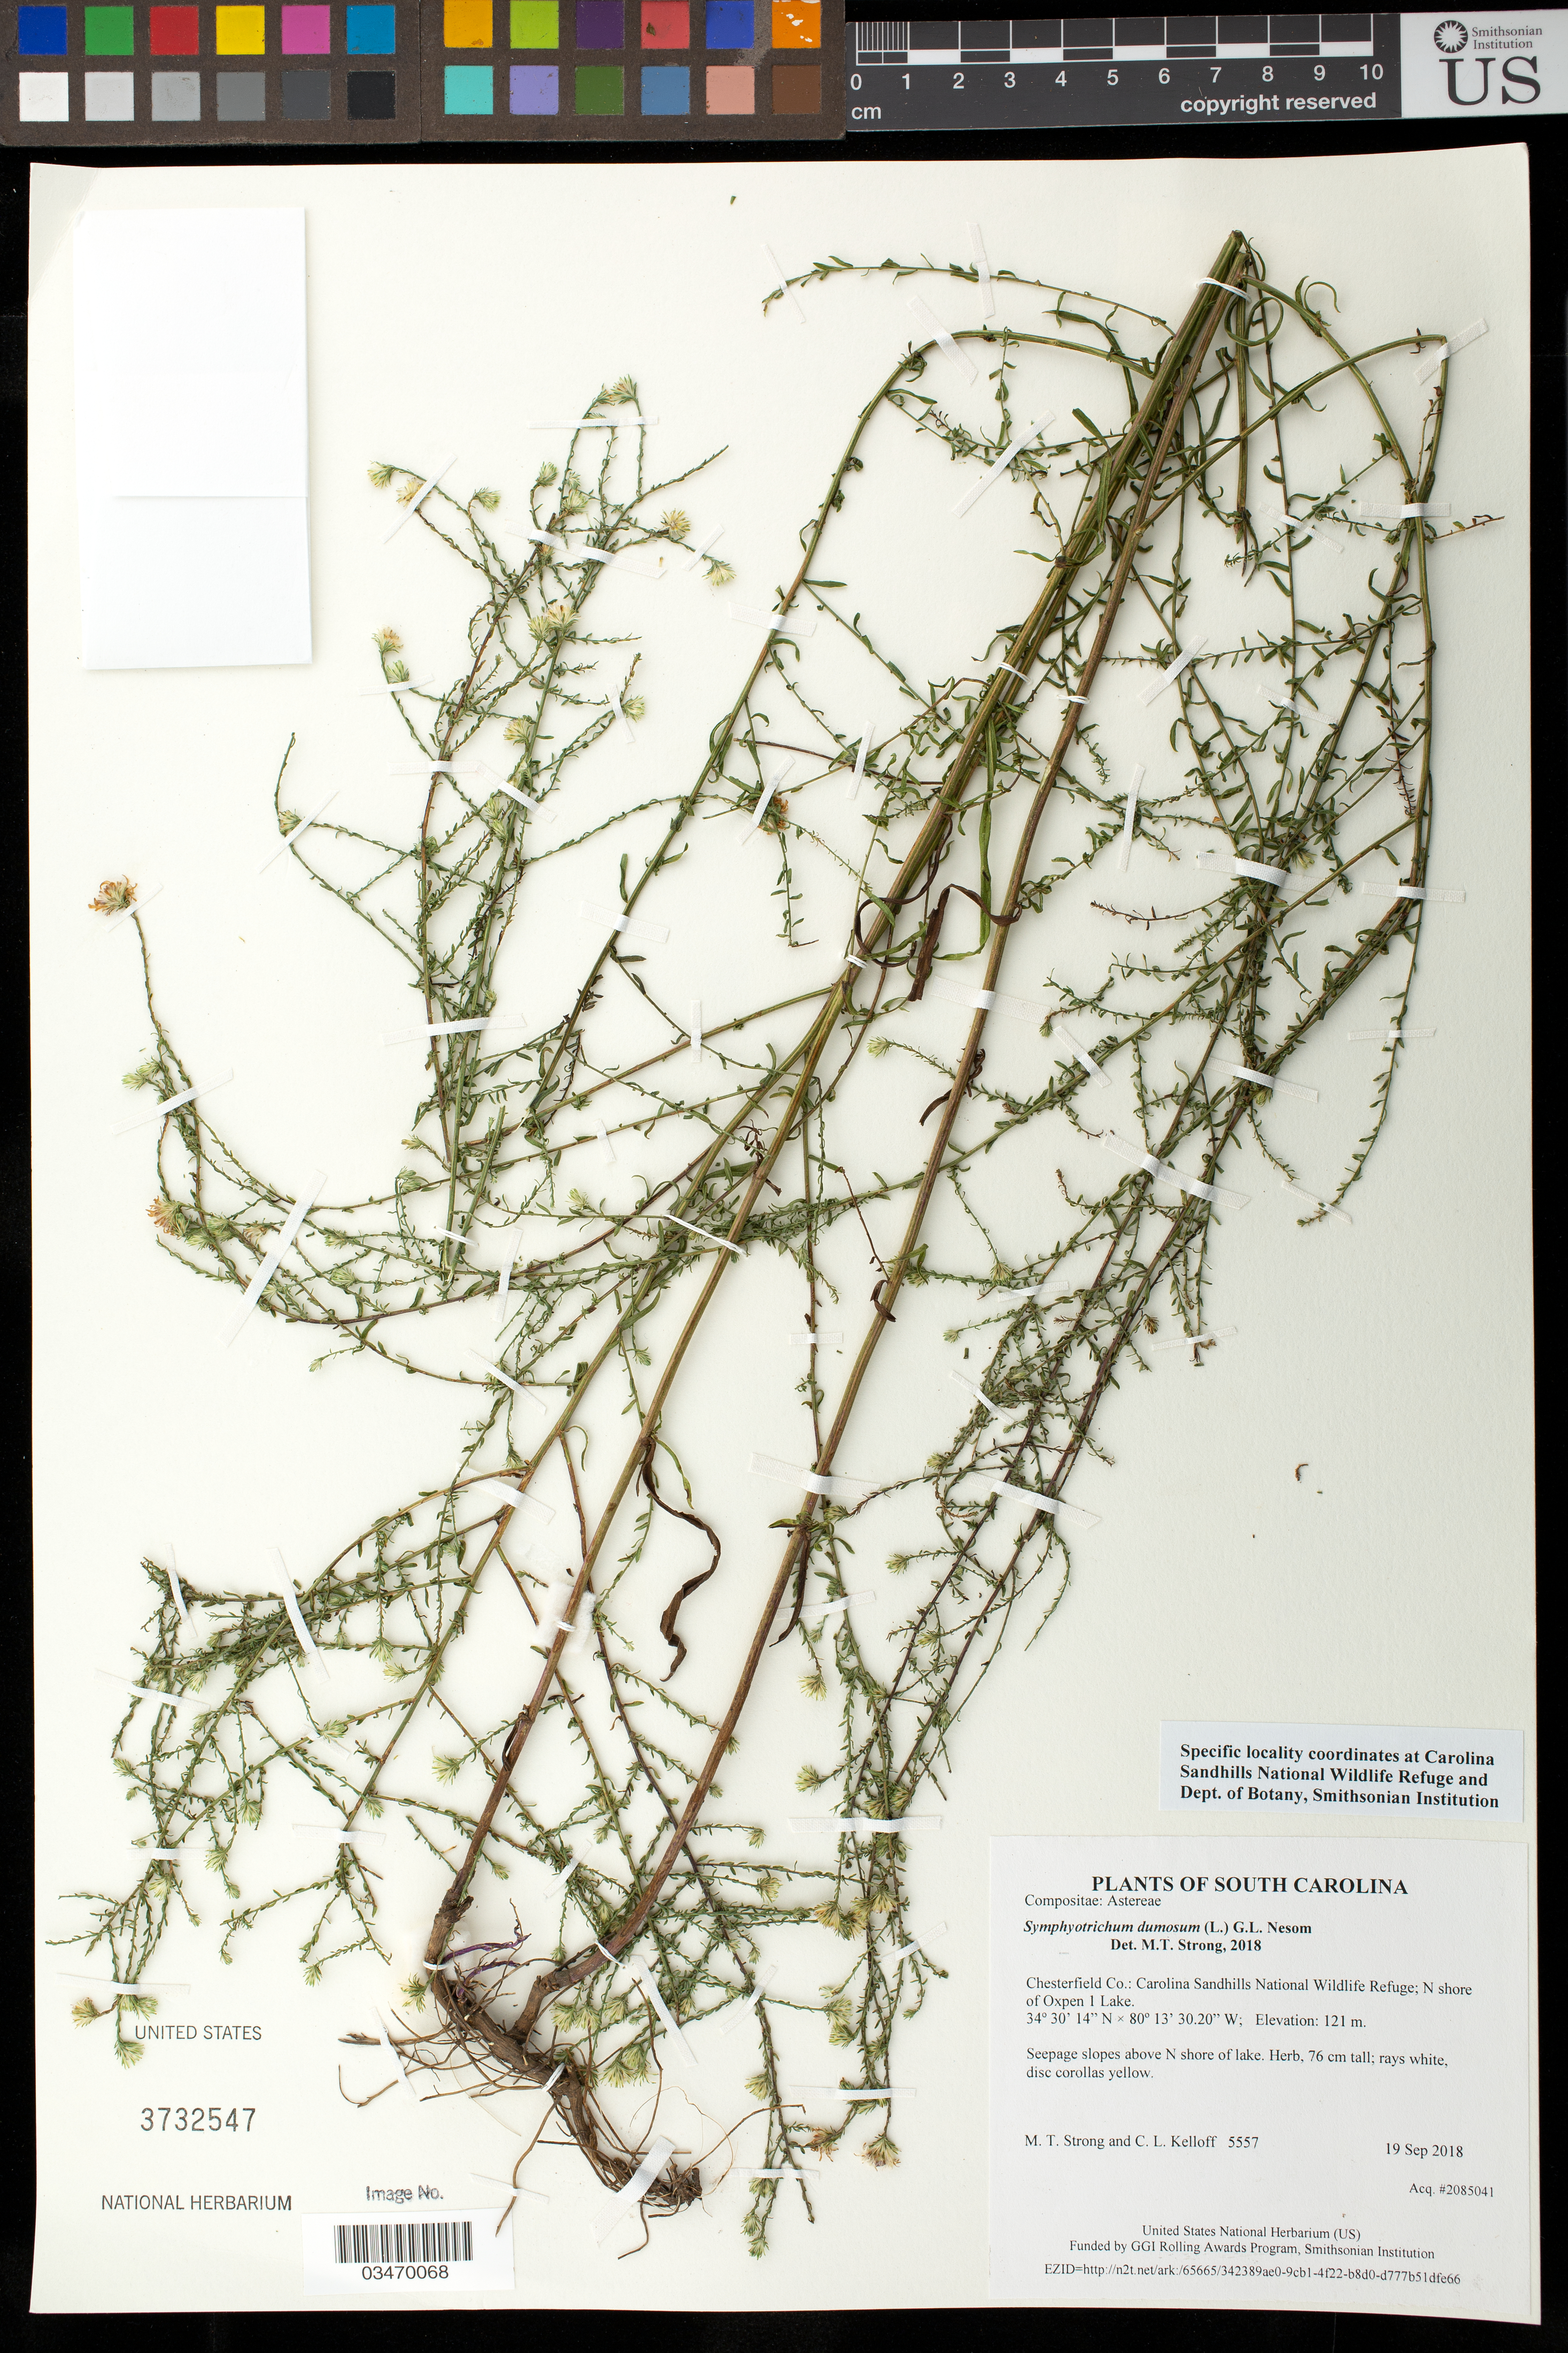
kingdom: Plantae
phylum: Tracheophyta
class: Magnoliopsida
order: Asterales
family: Asteraceae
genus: Symphyotrichum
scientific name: Symphyotrichum dumosum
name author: (L.) G.L. Nesom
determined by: Strong, M. T., (US), Smithsonian Institution - National Museum of Natural History (UNITED STATES)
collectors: M. T. Strong & C. L. Kelloff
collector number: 5557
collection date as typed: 19 Sep 2018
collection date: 2018-09-19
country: United States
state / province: South Carolina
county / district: Chesterfield Co.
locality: Carolina Sandhills National Wildlife Refuge; N shore of Oxpen 1 Lake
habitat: Seepage slopes above N shore of Oxpen 1 Lake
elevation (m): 121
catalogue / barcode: US 3732547